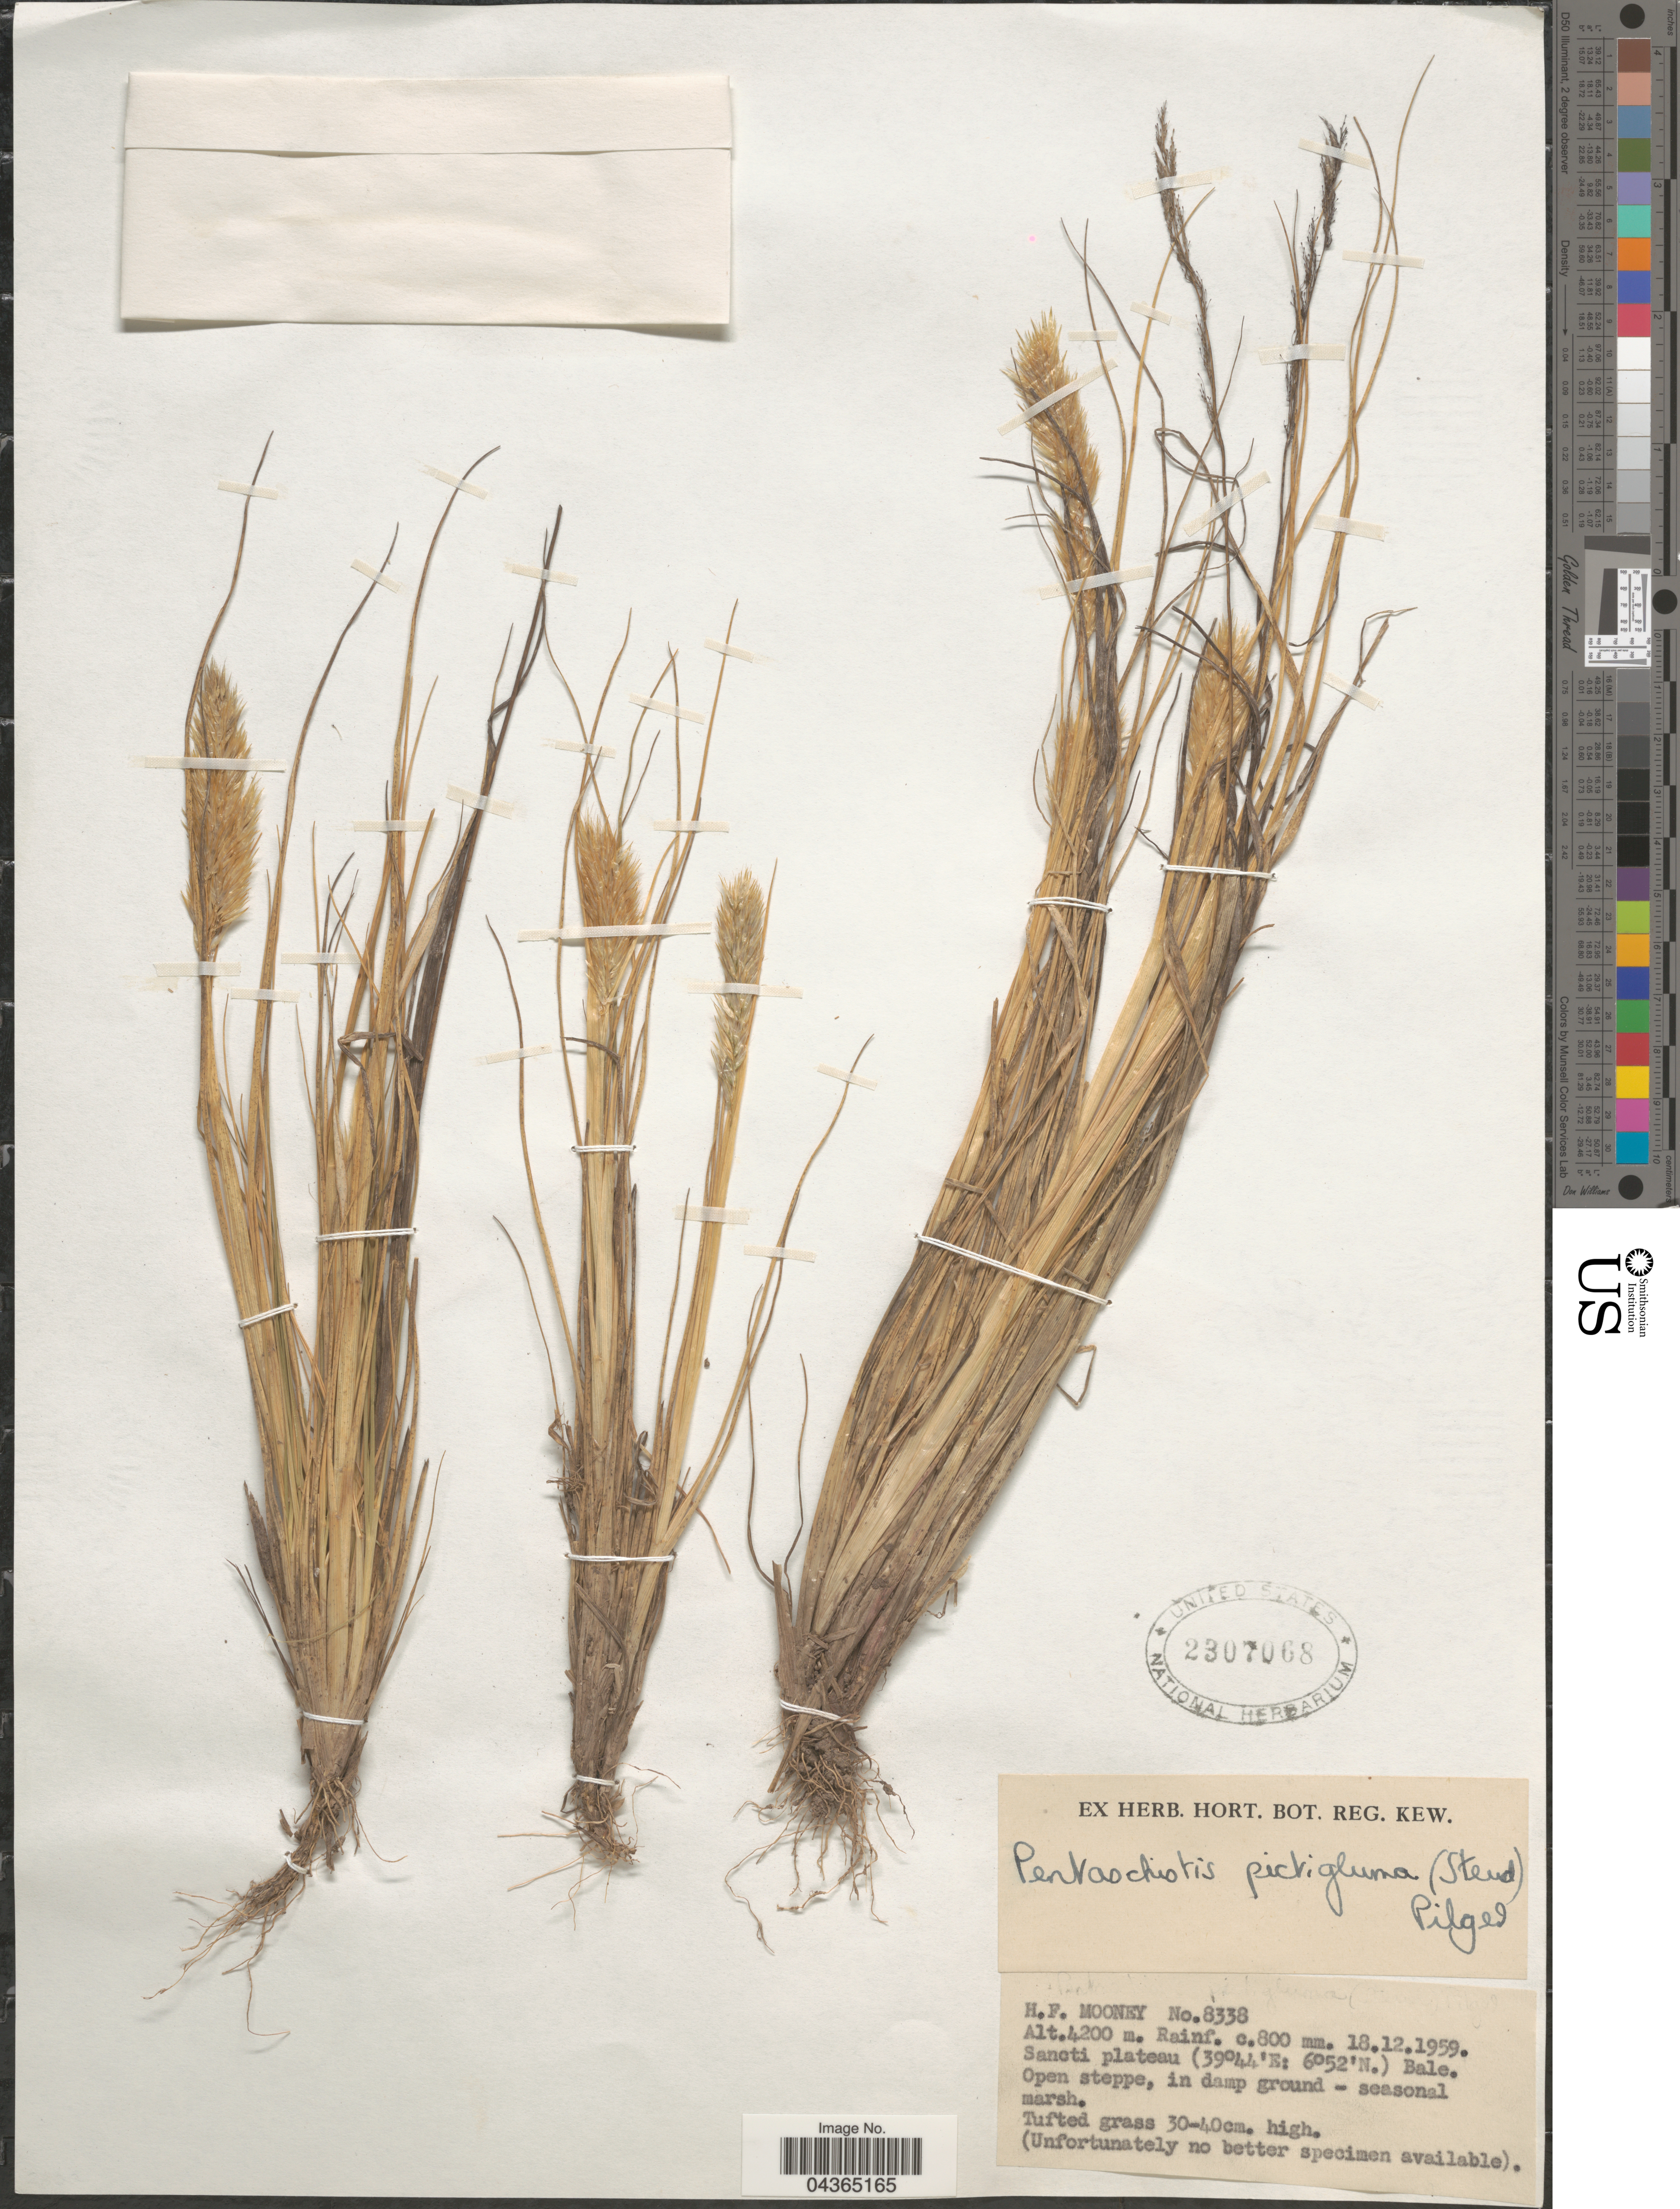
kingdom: Plantae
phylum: Tracheophyta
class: Liliopsida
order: Poales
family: Poaceae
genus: Pentameris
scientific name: Pentameris pictigluma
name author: (Steud.) Galley & H.P. Linder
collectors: H. Mooney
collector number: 8338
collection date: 1959-12-18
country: Ethiopia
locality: Saneti plateau.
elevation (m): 4200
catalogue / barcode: US 2307068